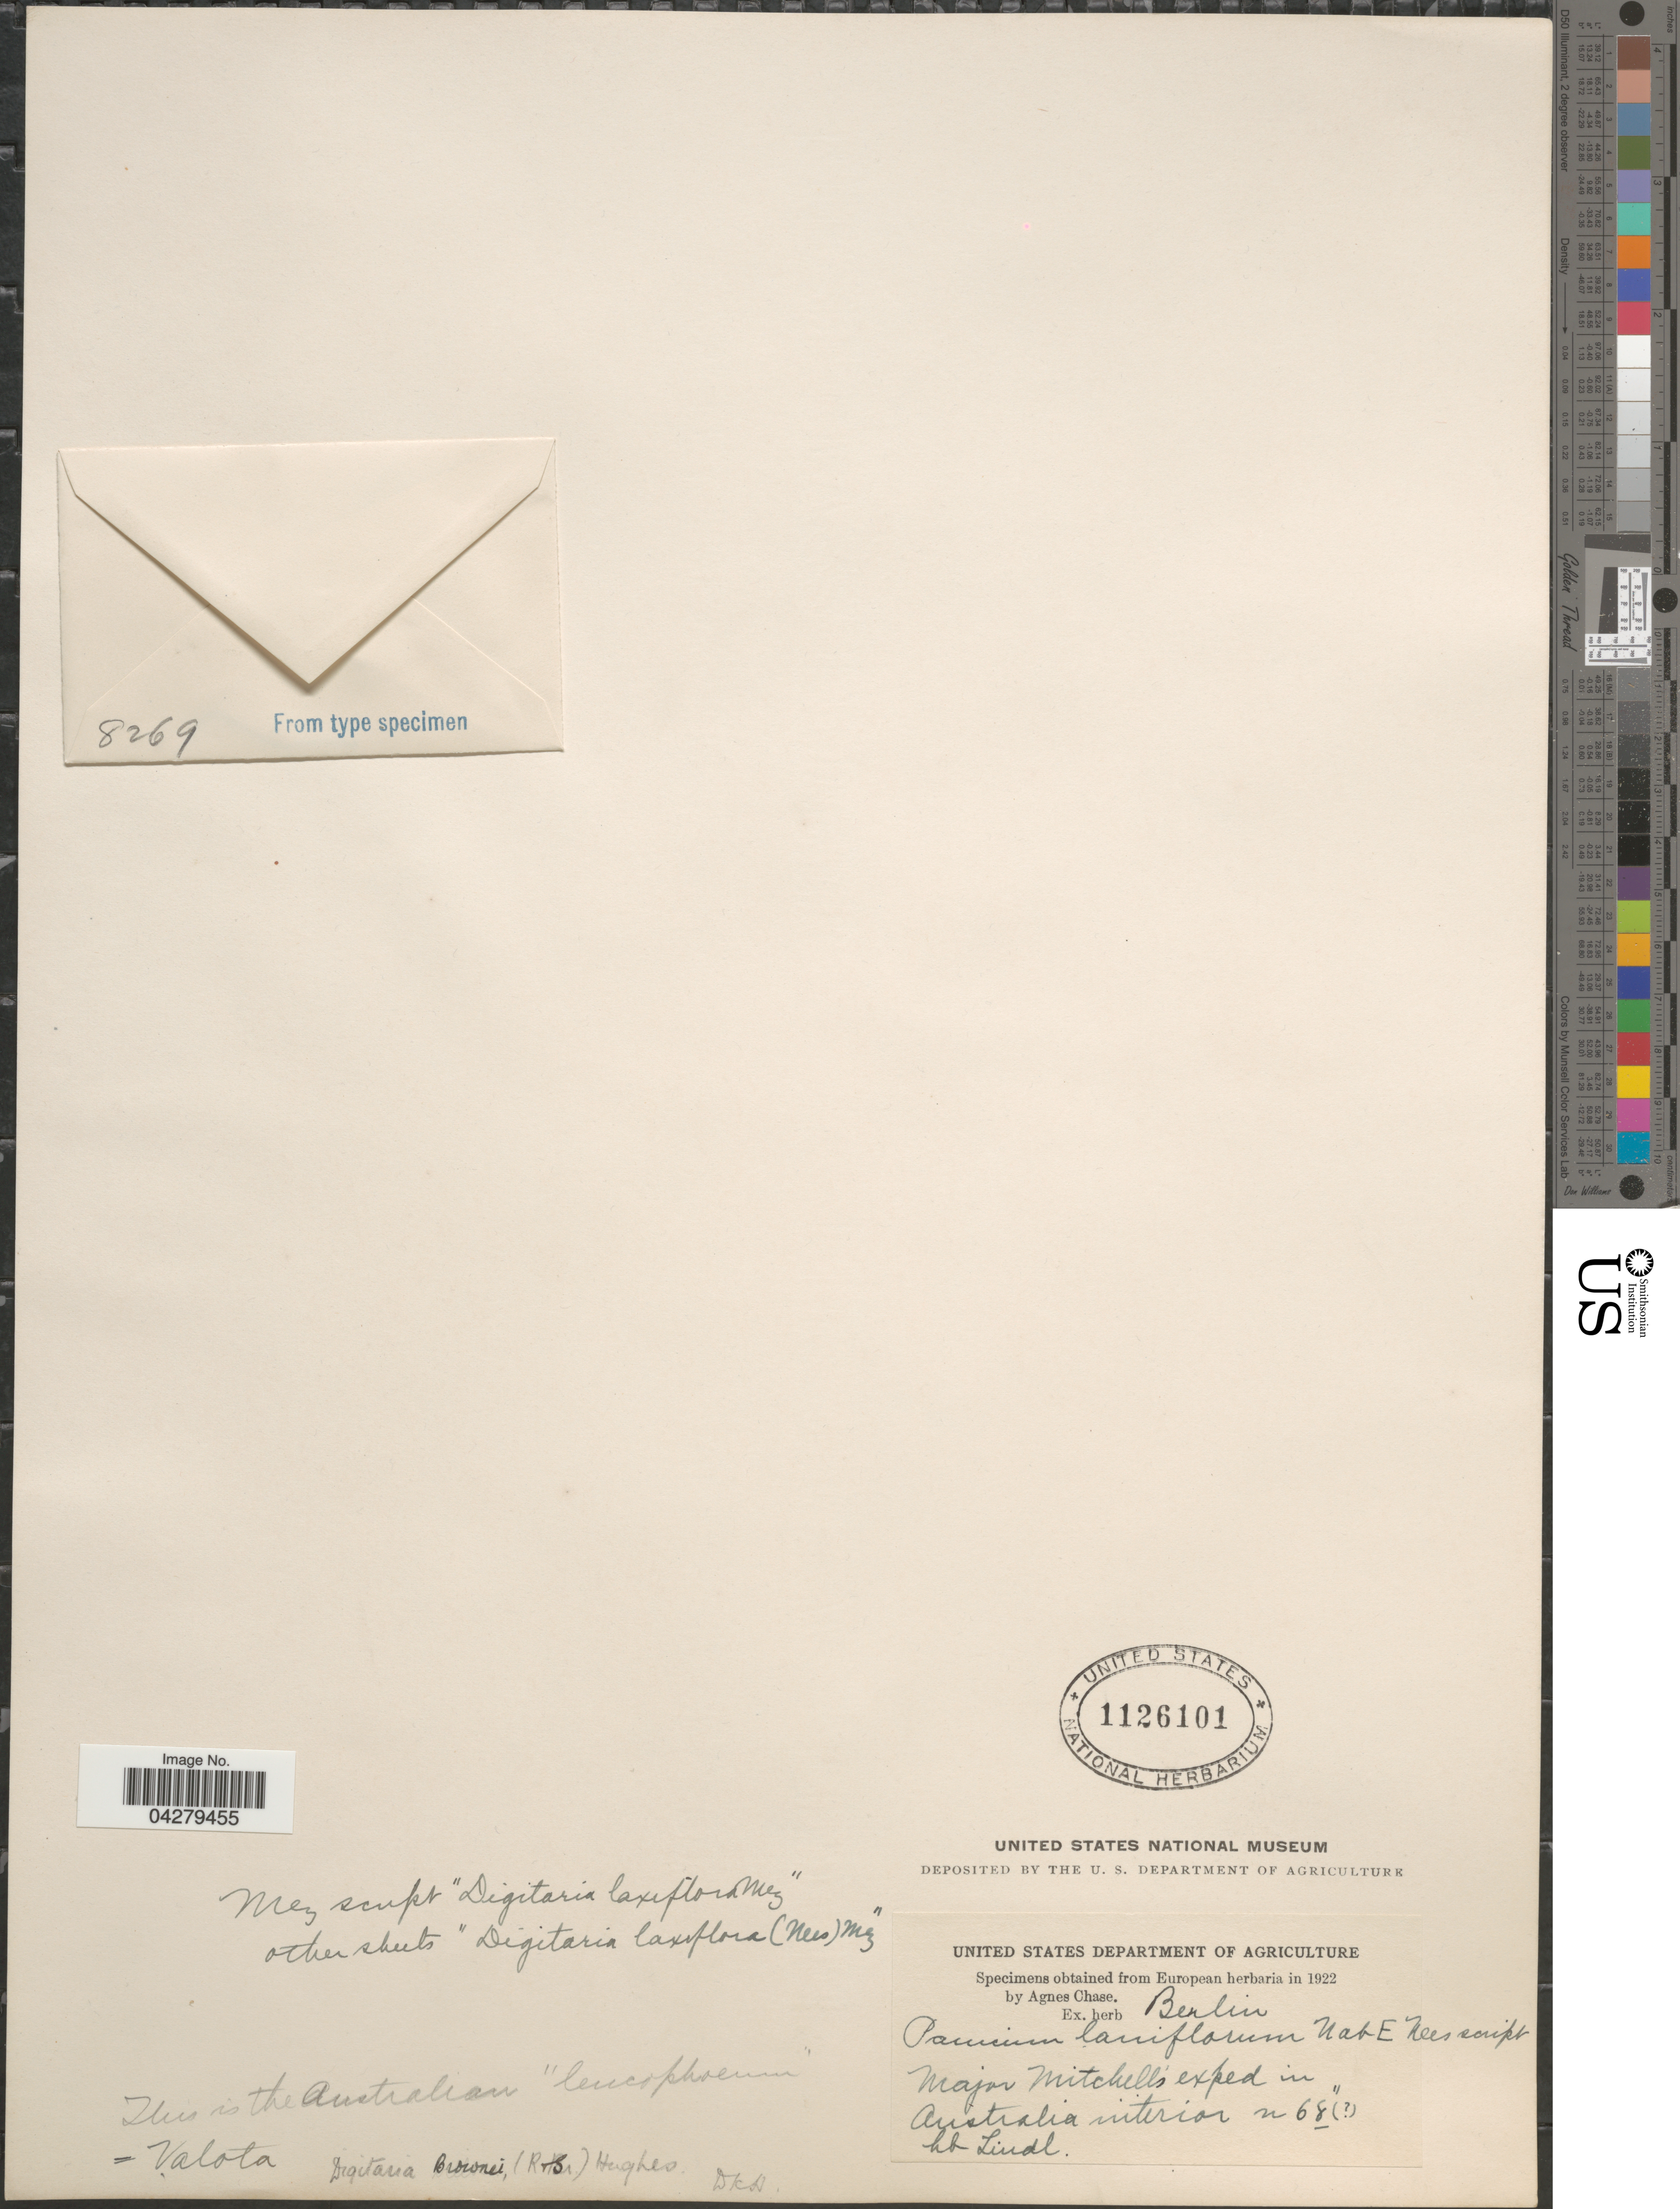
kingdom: Plantae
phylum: Tracheophyta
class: Liliopsida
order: Poales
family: Poaceae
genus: Digitaria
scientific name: Digitaria brownii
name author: (Roem. & Schult.) Hughes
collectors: ex herb. Lindley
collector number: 68?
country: Australia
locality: Major Mitchell's exped. in Australia interior.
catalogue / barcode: US 1126101